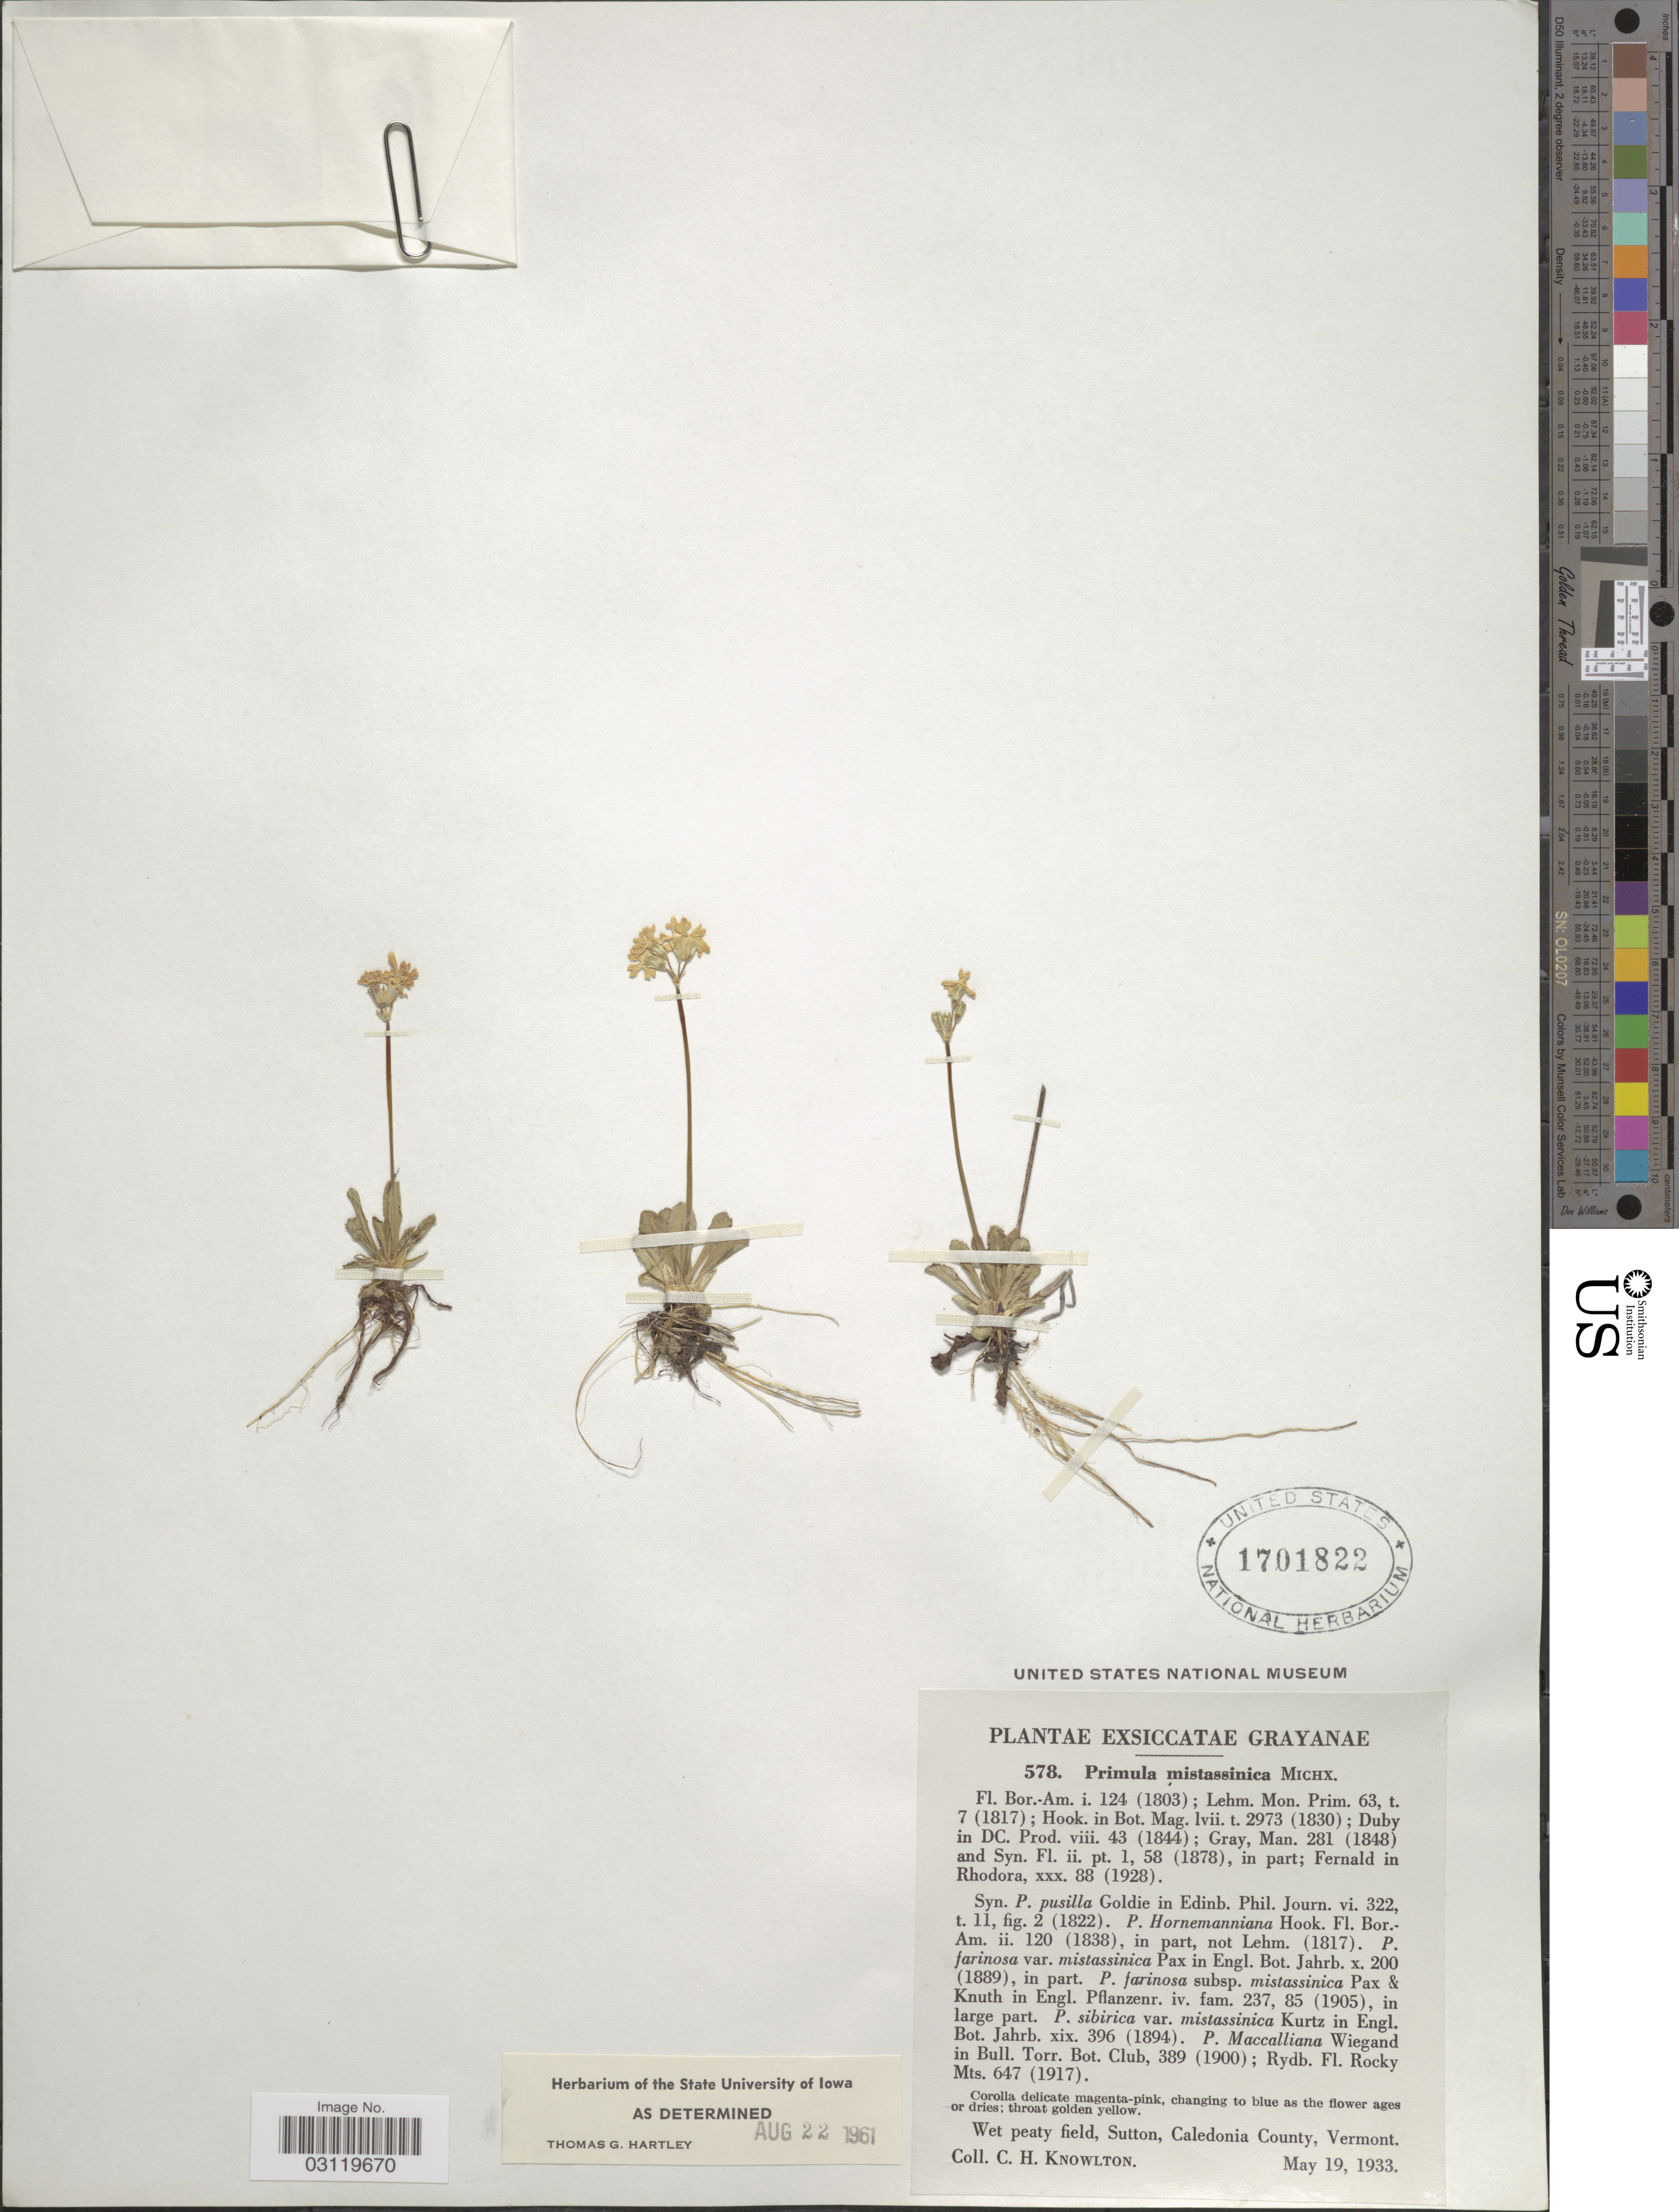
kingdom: Plantae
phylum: Tracheophyta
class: Magnoliopsida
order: Ericales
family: Primulaceae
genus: Primula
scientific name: Primula mistassinica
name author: Michx.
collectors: C. H. Knowlton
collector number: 578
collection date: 1933-05-19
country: United States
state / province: Vermont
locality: Wet peaty field, Sutton, Caledonia County.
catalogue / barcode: US 1701822